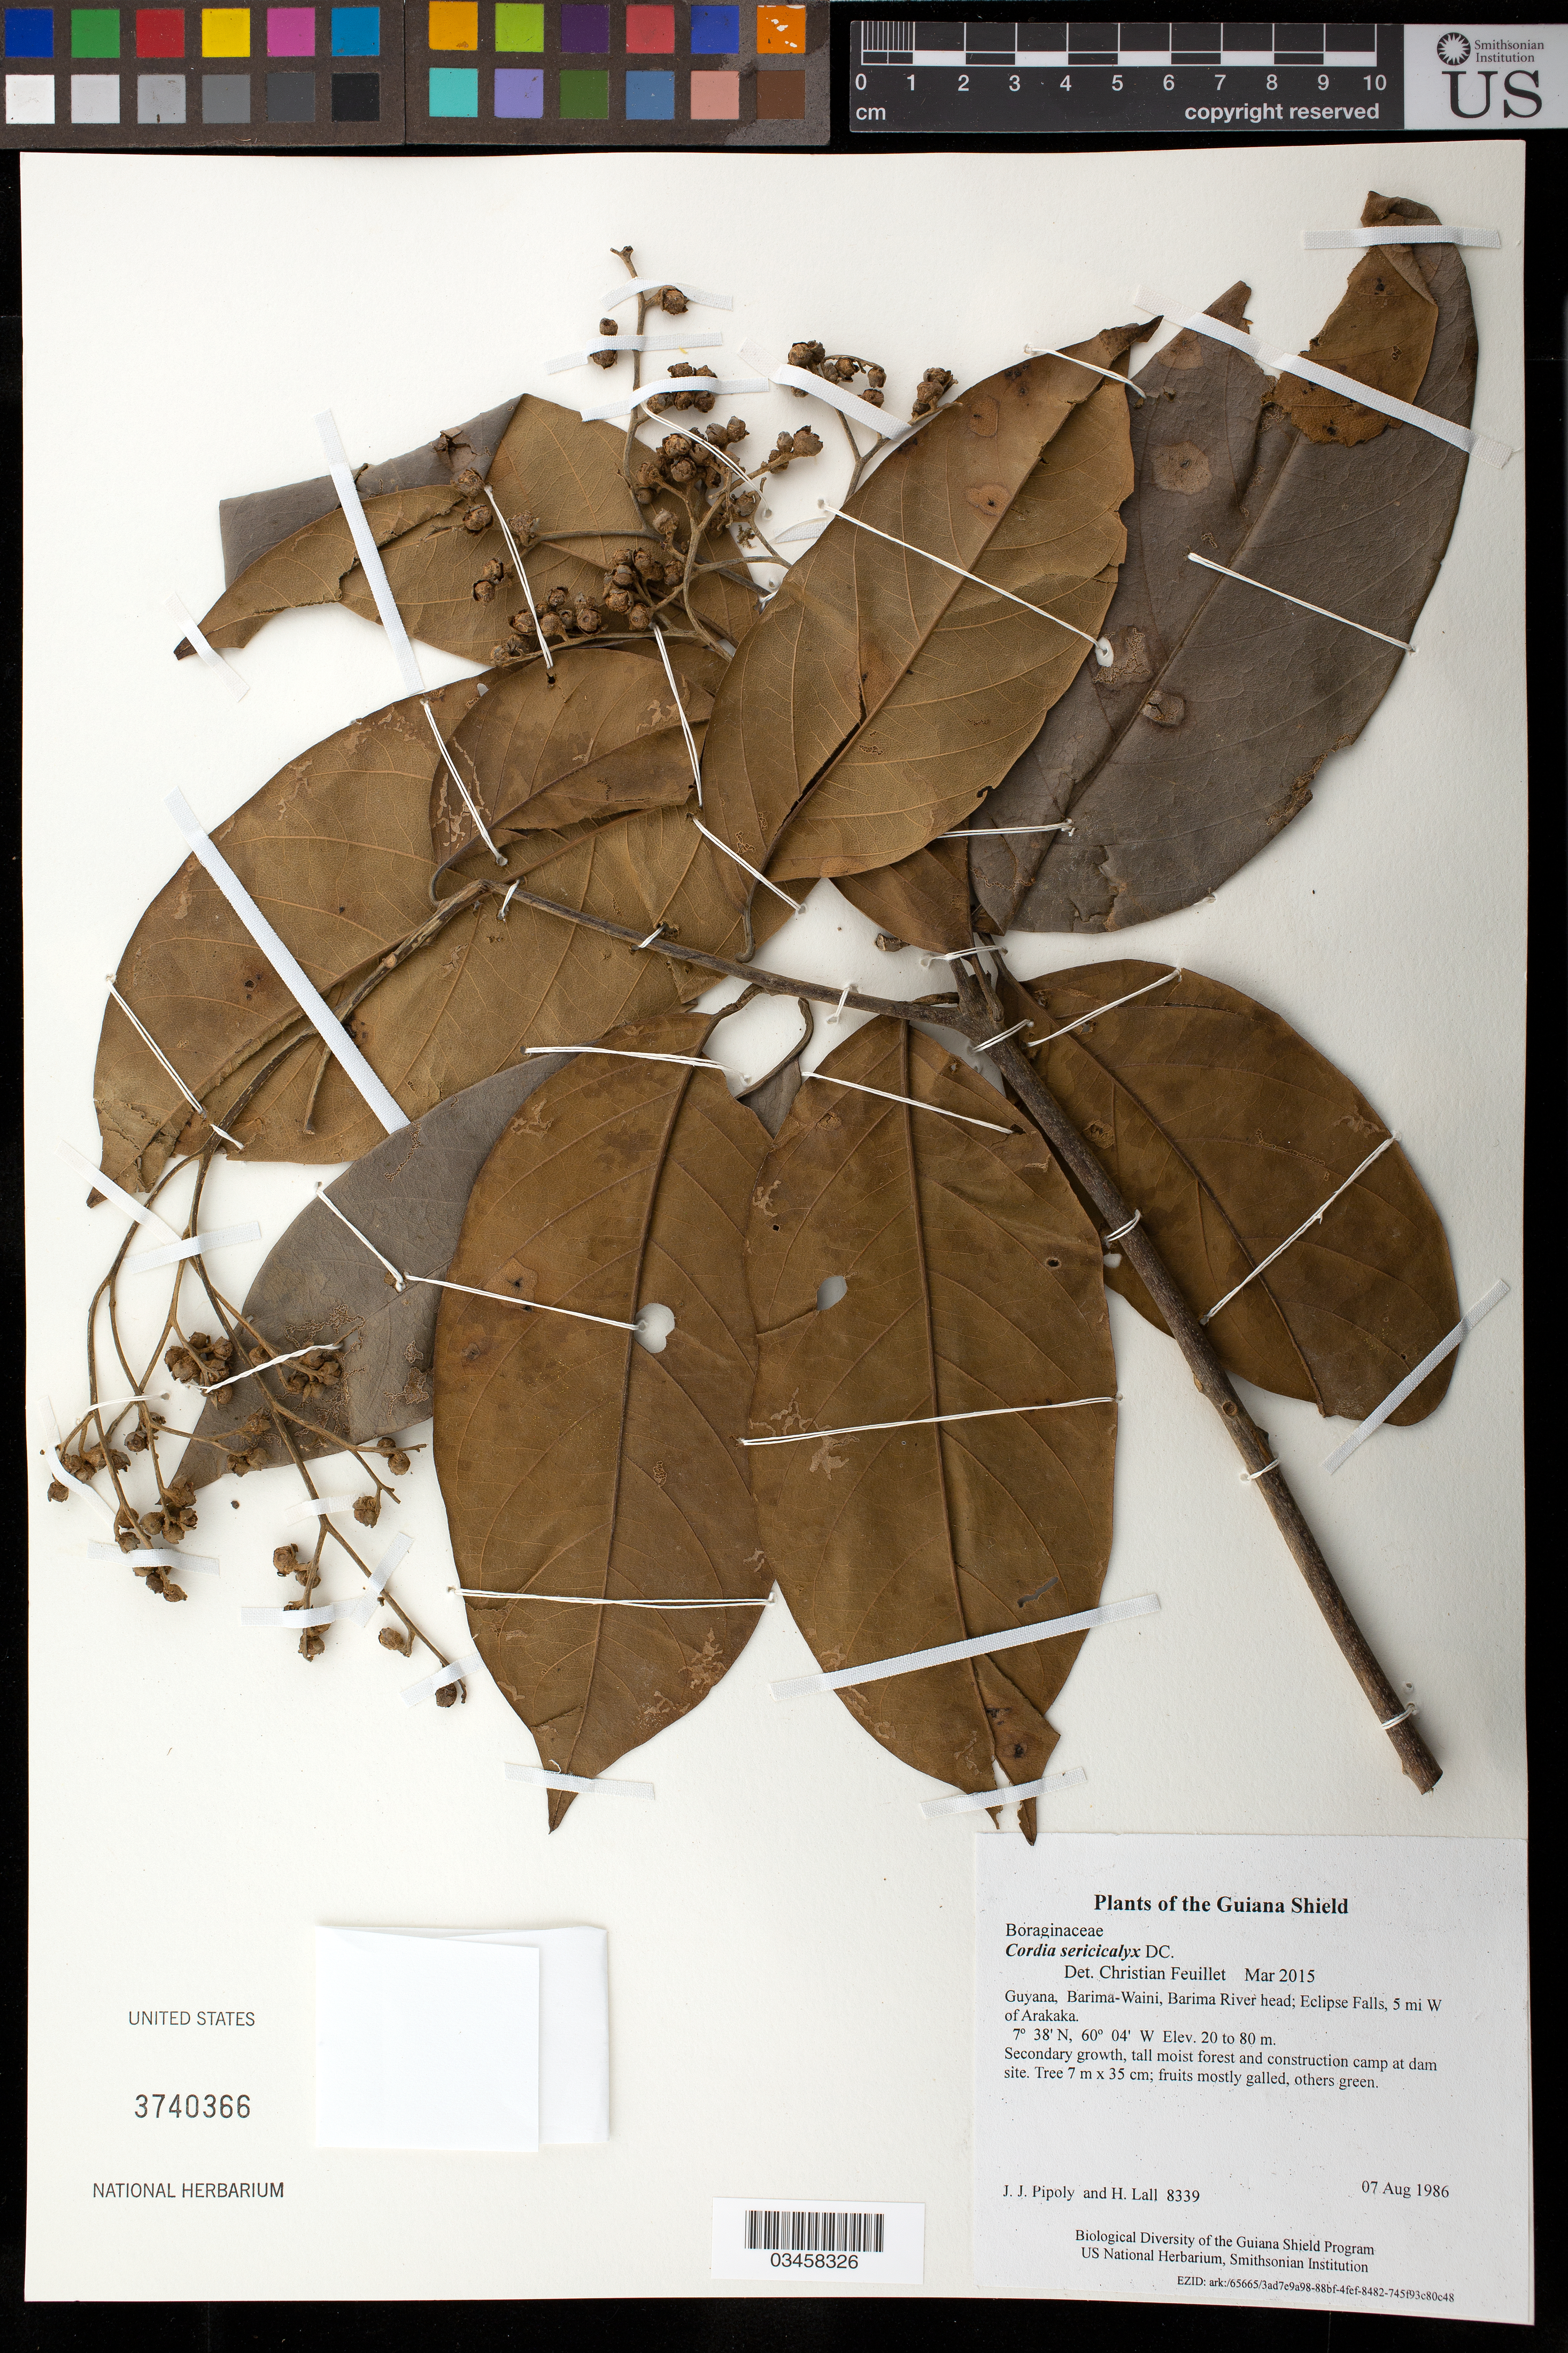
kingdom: Plantae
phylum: Tracheophyta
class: Magnoliopsida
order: Boraginales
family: Cordiaceae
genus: Cordia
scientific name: Cordia sericicalyx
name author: DC.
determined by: Feuillet, C.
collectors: J. J. Pipoly & H. Lall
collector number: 8339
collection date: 1986-08-07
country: Guyana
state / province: Barima-Waini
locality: Barima River head; Eclipse Falls, 5 mi W of Arakaka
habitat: Secondary growth, tall moist forest and construction camp at dam site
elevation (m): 20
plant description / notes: CAY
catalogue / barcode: US 3740366